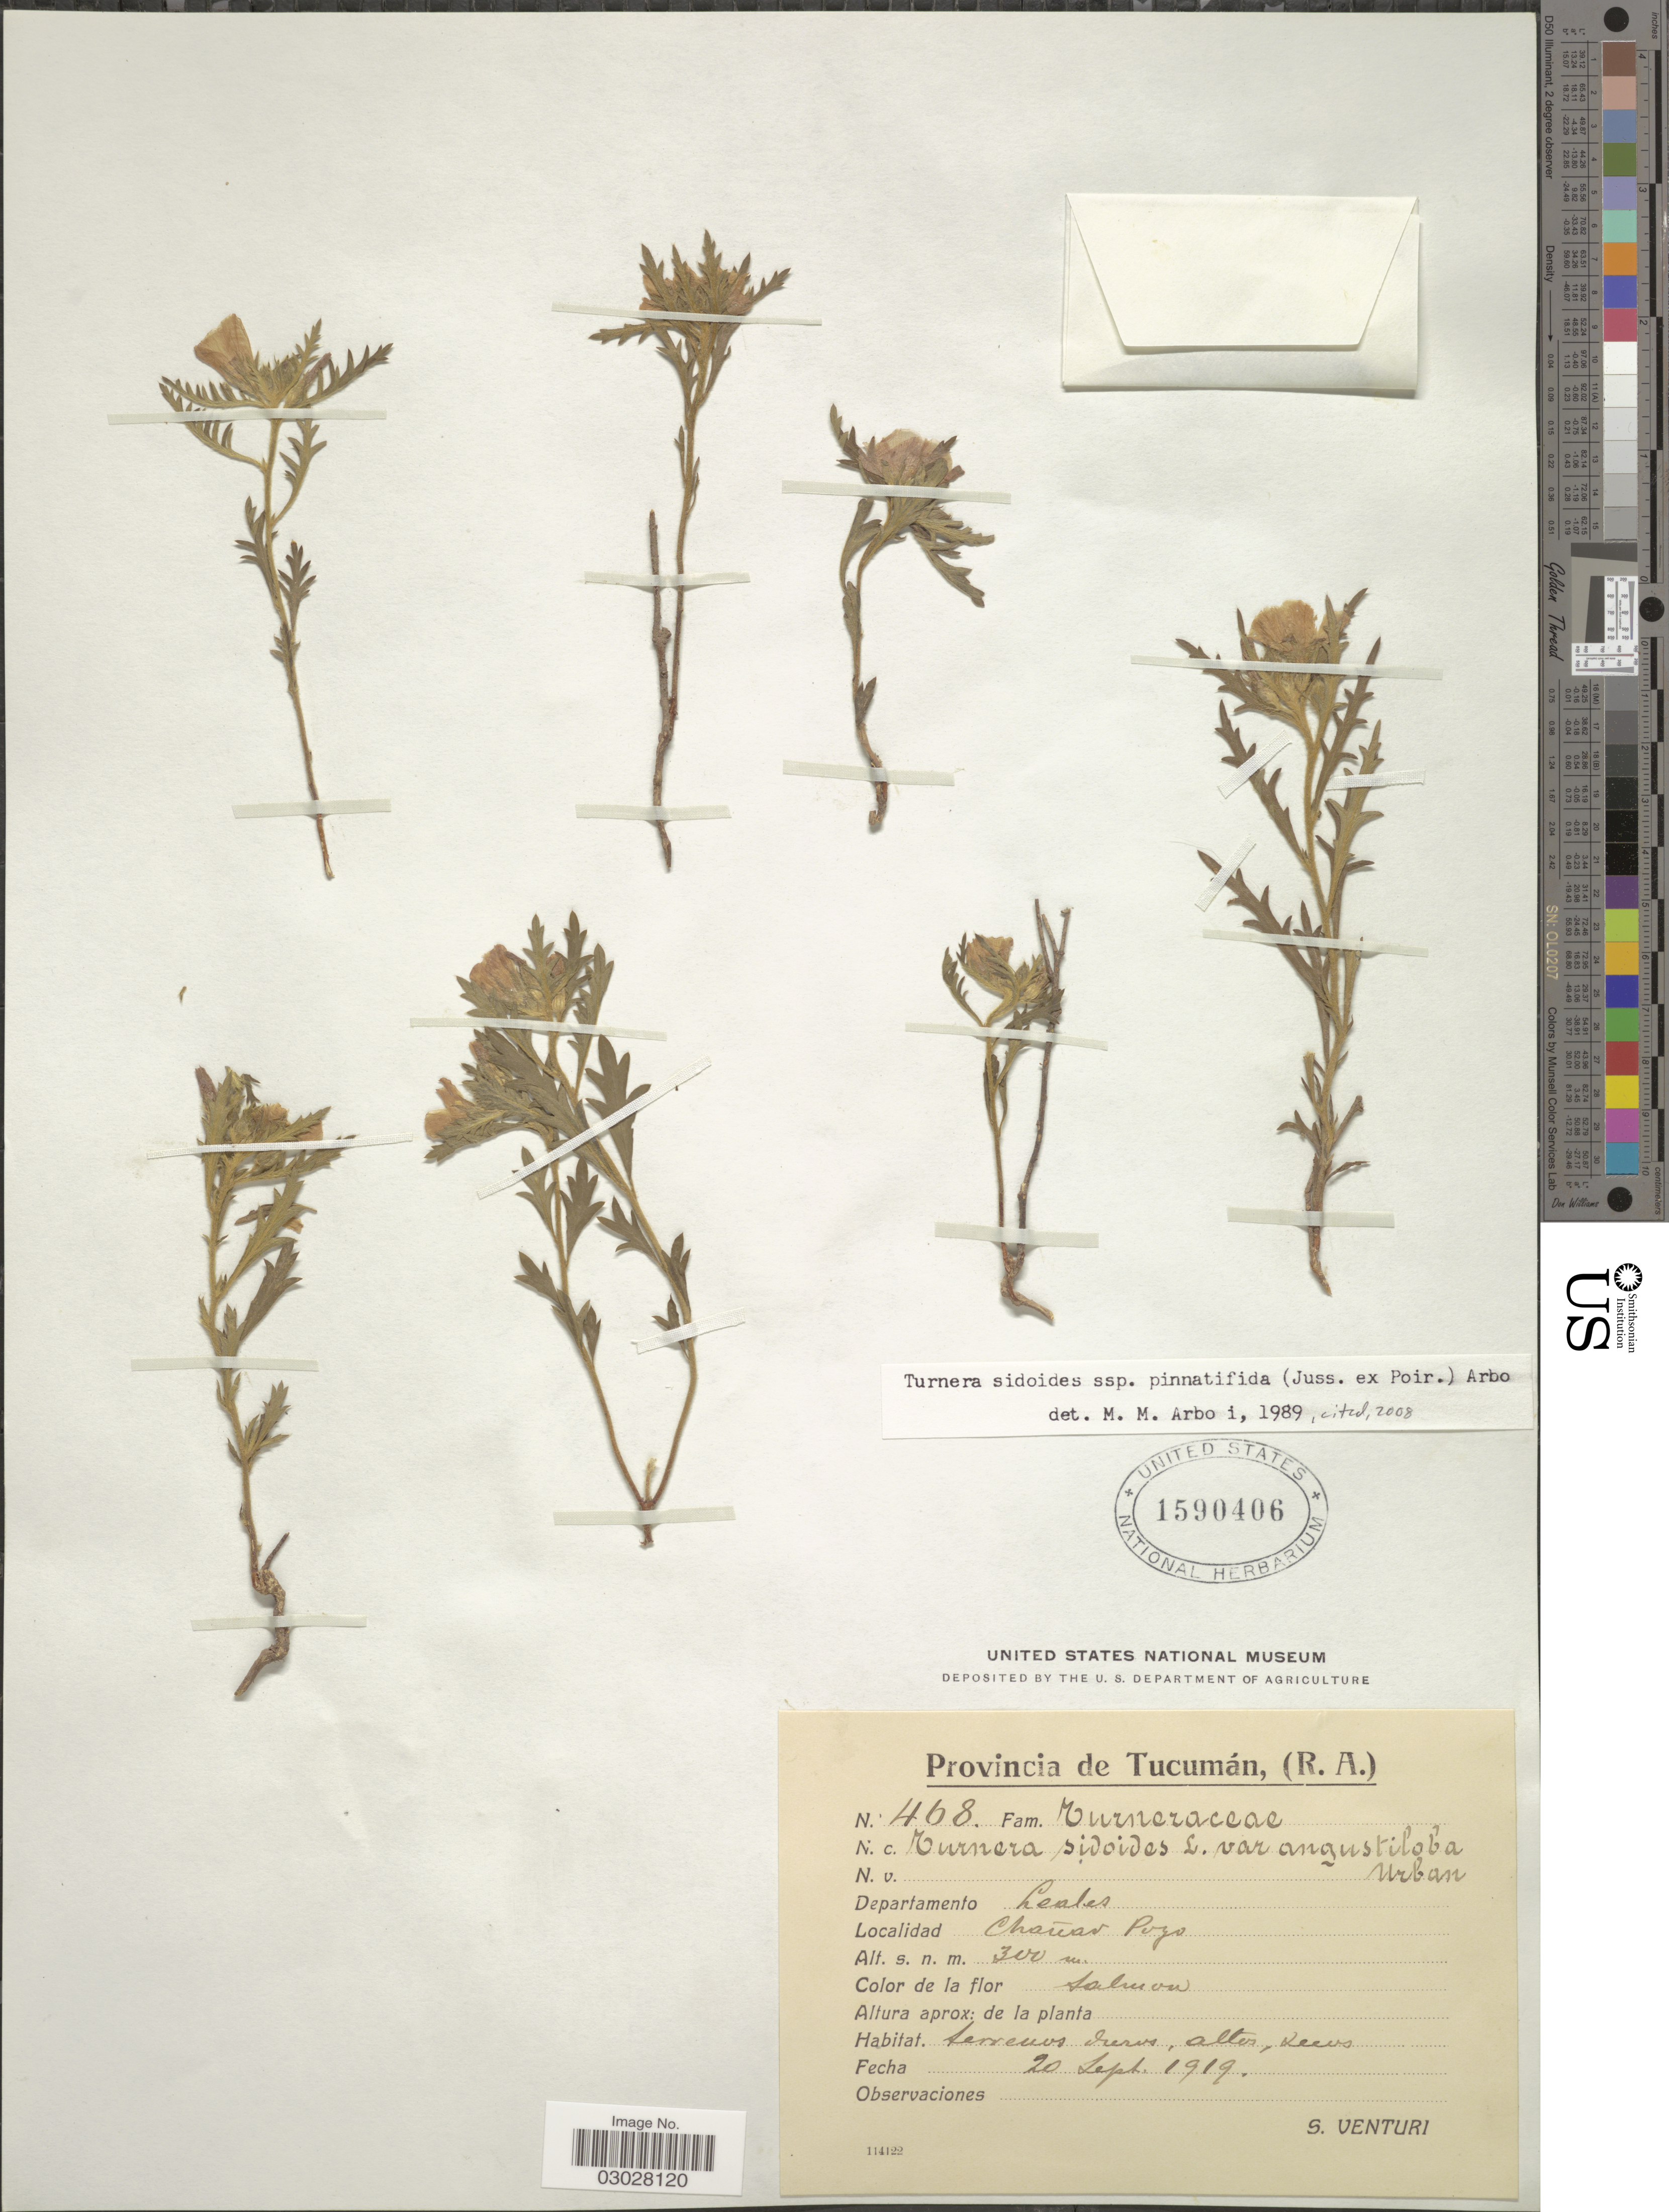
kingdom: Plantae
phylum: Tracheophyta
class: Magnoliopsida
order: Malpighiales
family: Turneraceae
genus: Turnera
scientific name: Turnera sidoides subsp. pinnatifida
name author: (Juss. ex Poir.) Arbo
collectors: S. Venturi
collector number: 468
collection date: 1919-09-20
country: Argentina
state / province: Tucuman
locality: Provincia de Tucumán, (R.A.). Departamento Leales. Chañar Pozo.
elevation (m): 300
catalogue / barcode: US 1590406